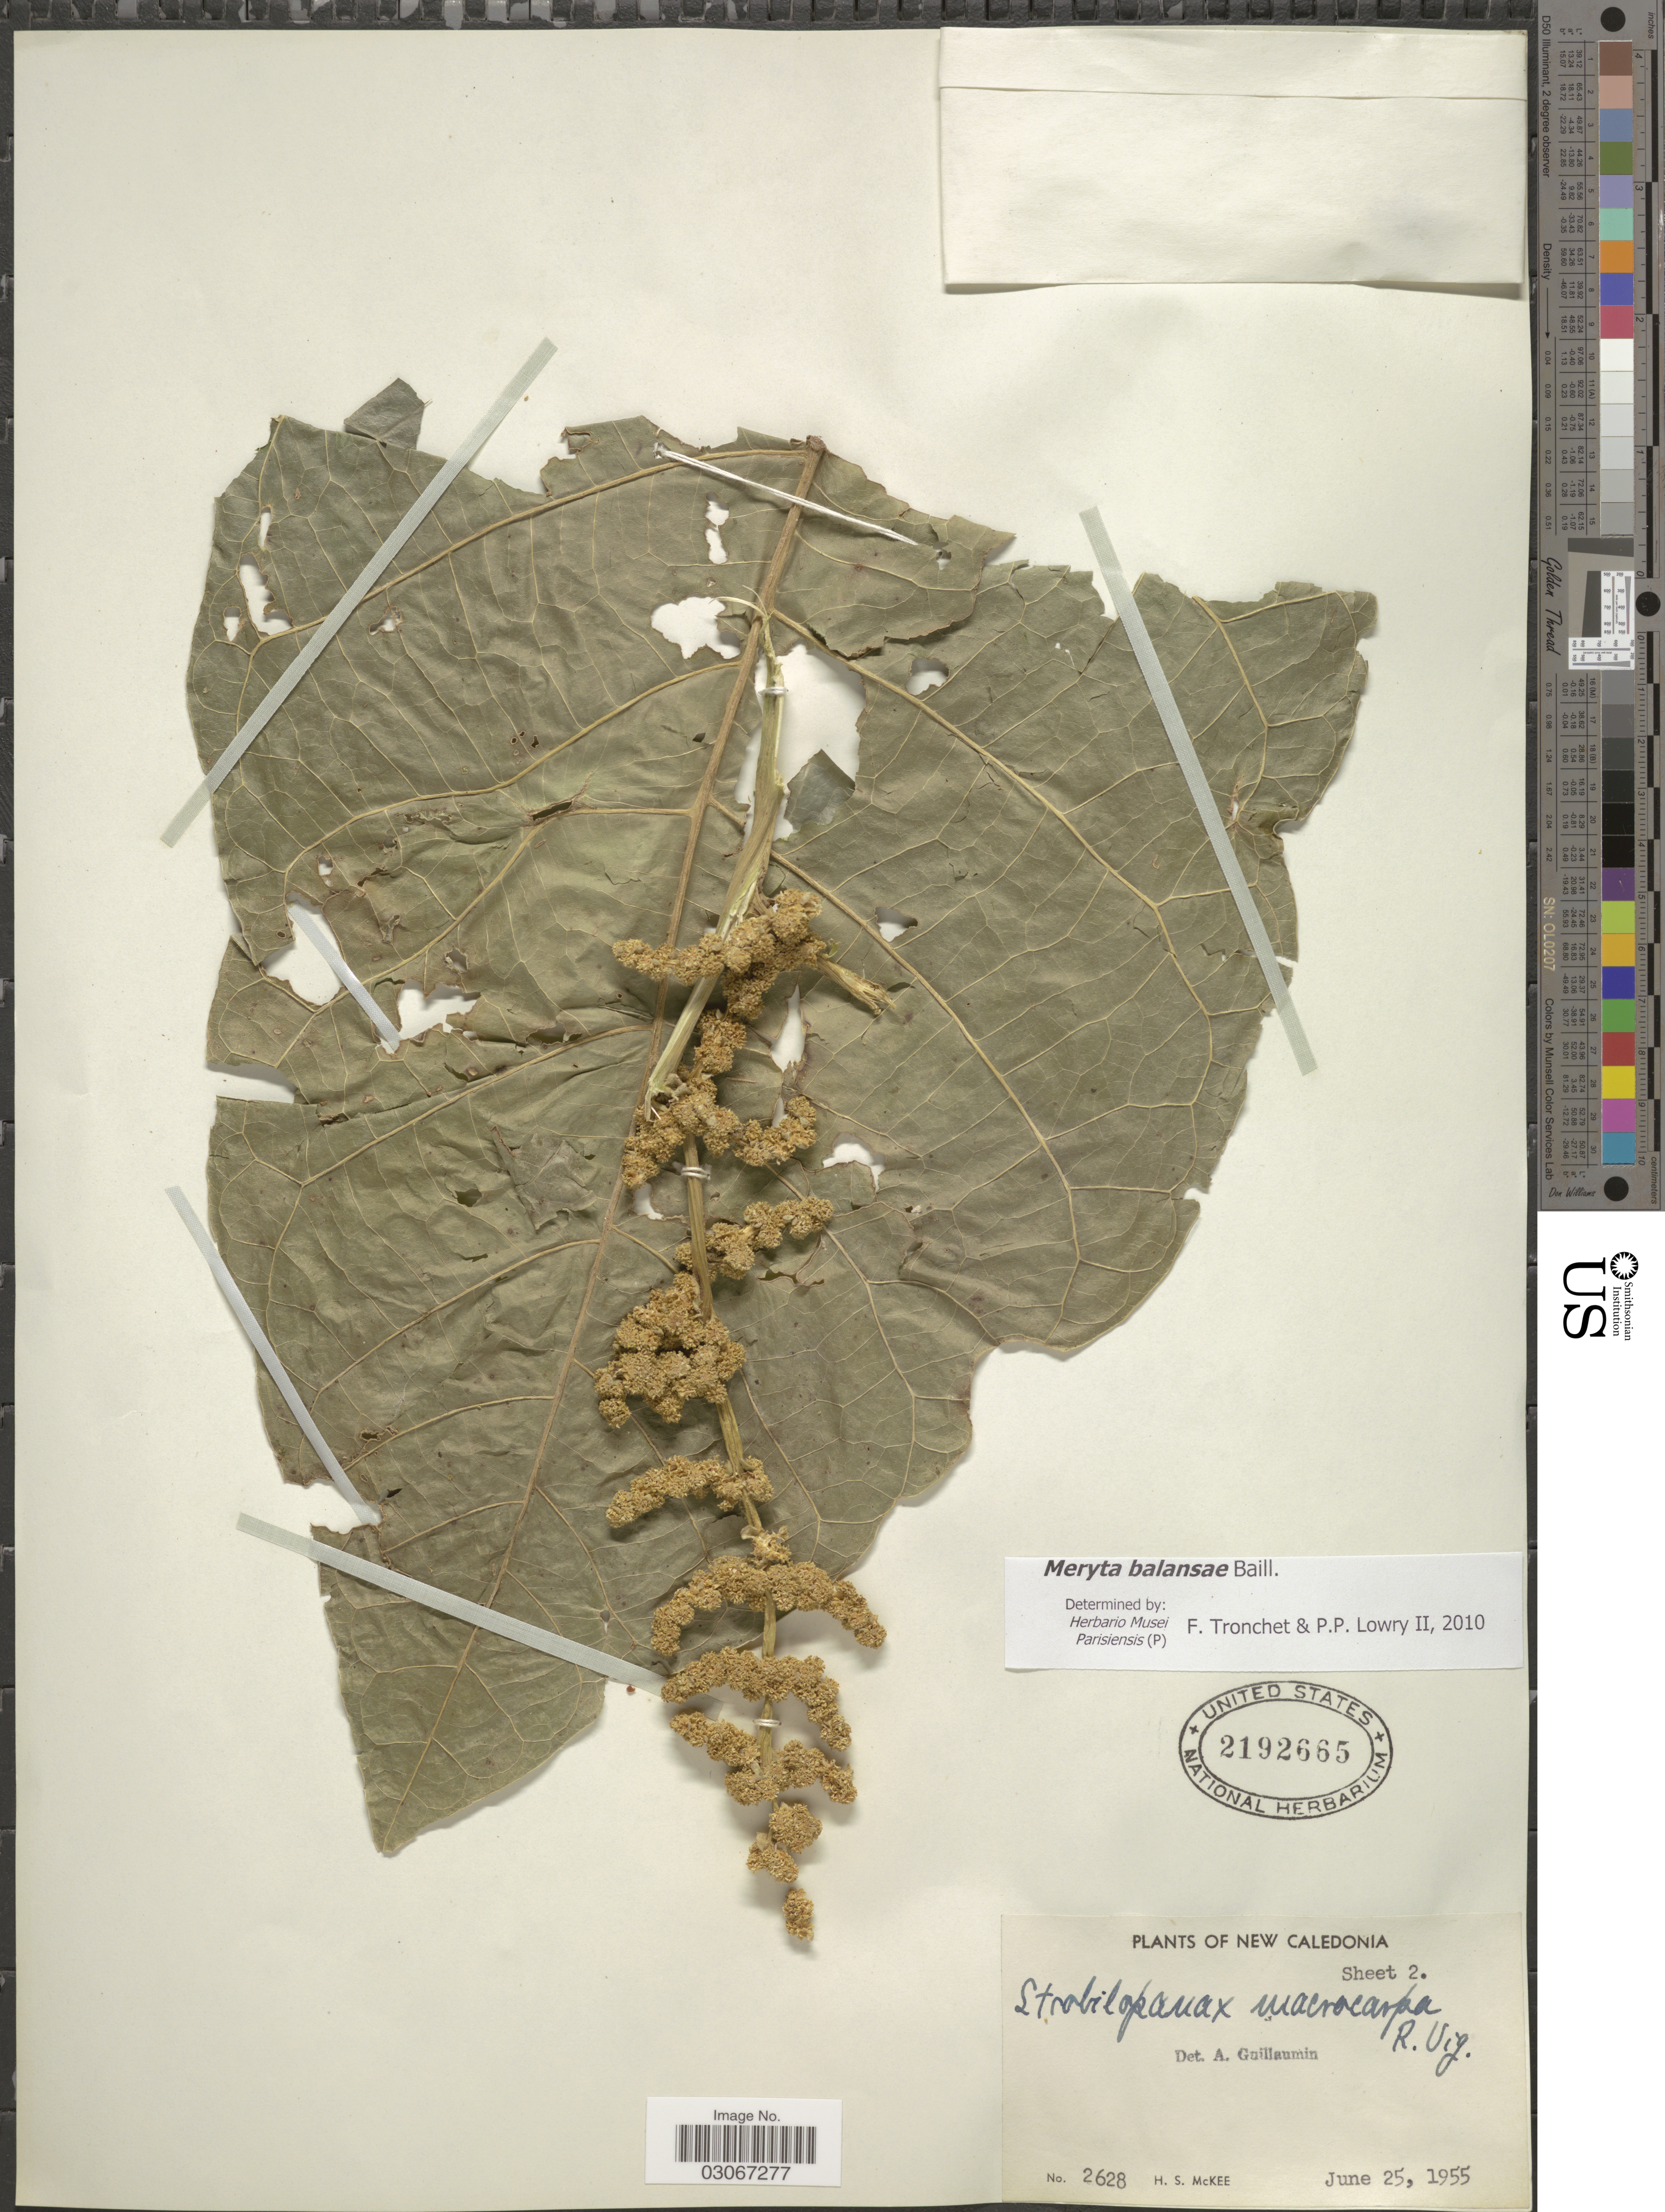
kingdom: Plantae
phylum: Tracheophyta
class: Magnoliopsida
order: Apiales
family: Araliaceae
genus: Meryta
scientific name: Meryta balansae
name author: Baill.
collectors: H. S. McKee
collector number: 2628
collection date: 1955-06-25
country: New Caledonia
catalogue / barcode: US 2192665